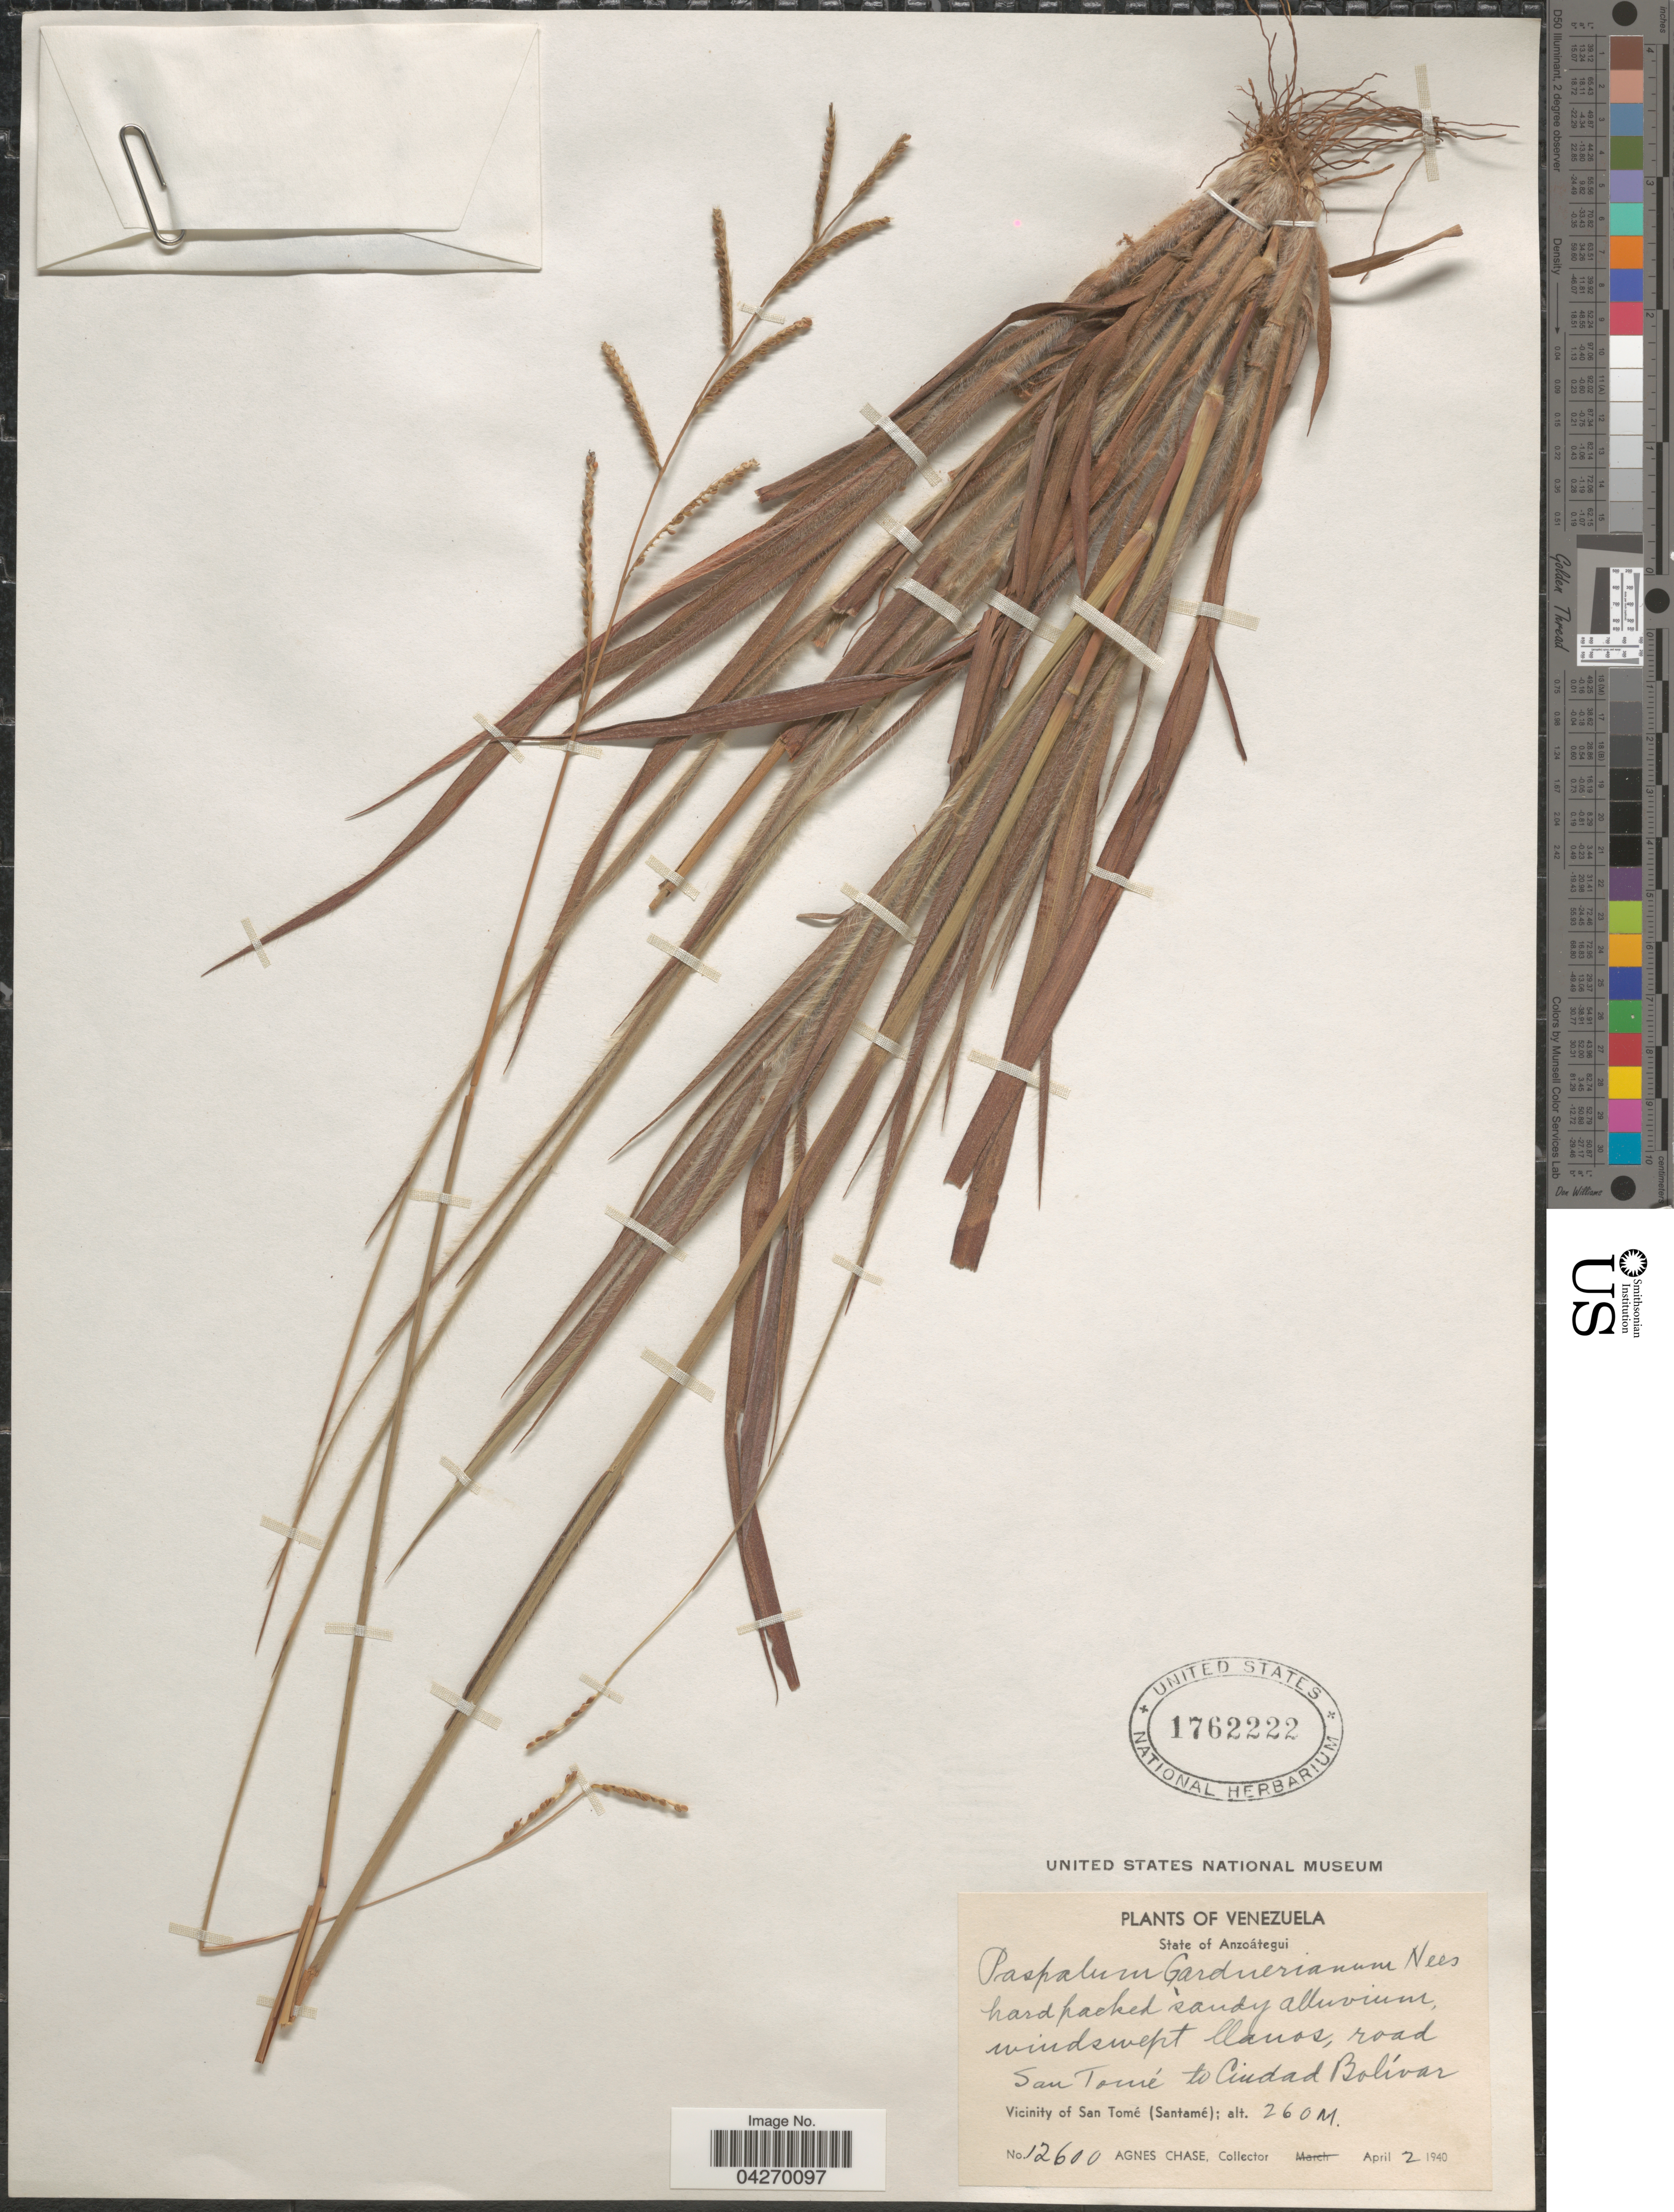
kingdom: Plantae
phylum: Tracheophyta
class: Liliopsida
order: Poales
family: Poaceae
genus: Paspalum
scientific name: Paspalum gardnerianum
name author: Nees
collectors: A. Chase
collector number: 12600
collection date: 1940-04-02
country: Venezuela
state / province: Anzoategui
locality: San Tomé to Ciudad Bolívar. Vicinity of San Tomé (Santamé).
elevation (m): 260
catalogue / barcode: US 1762222